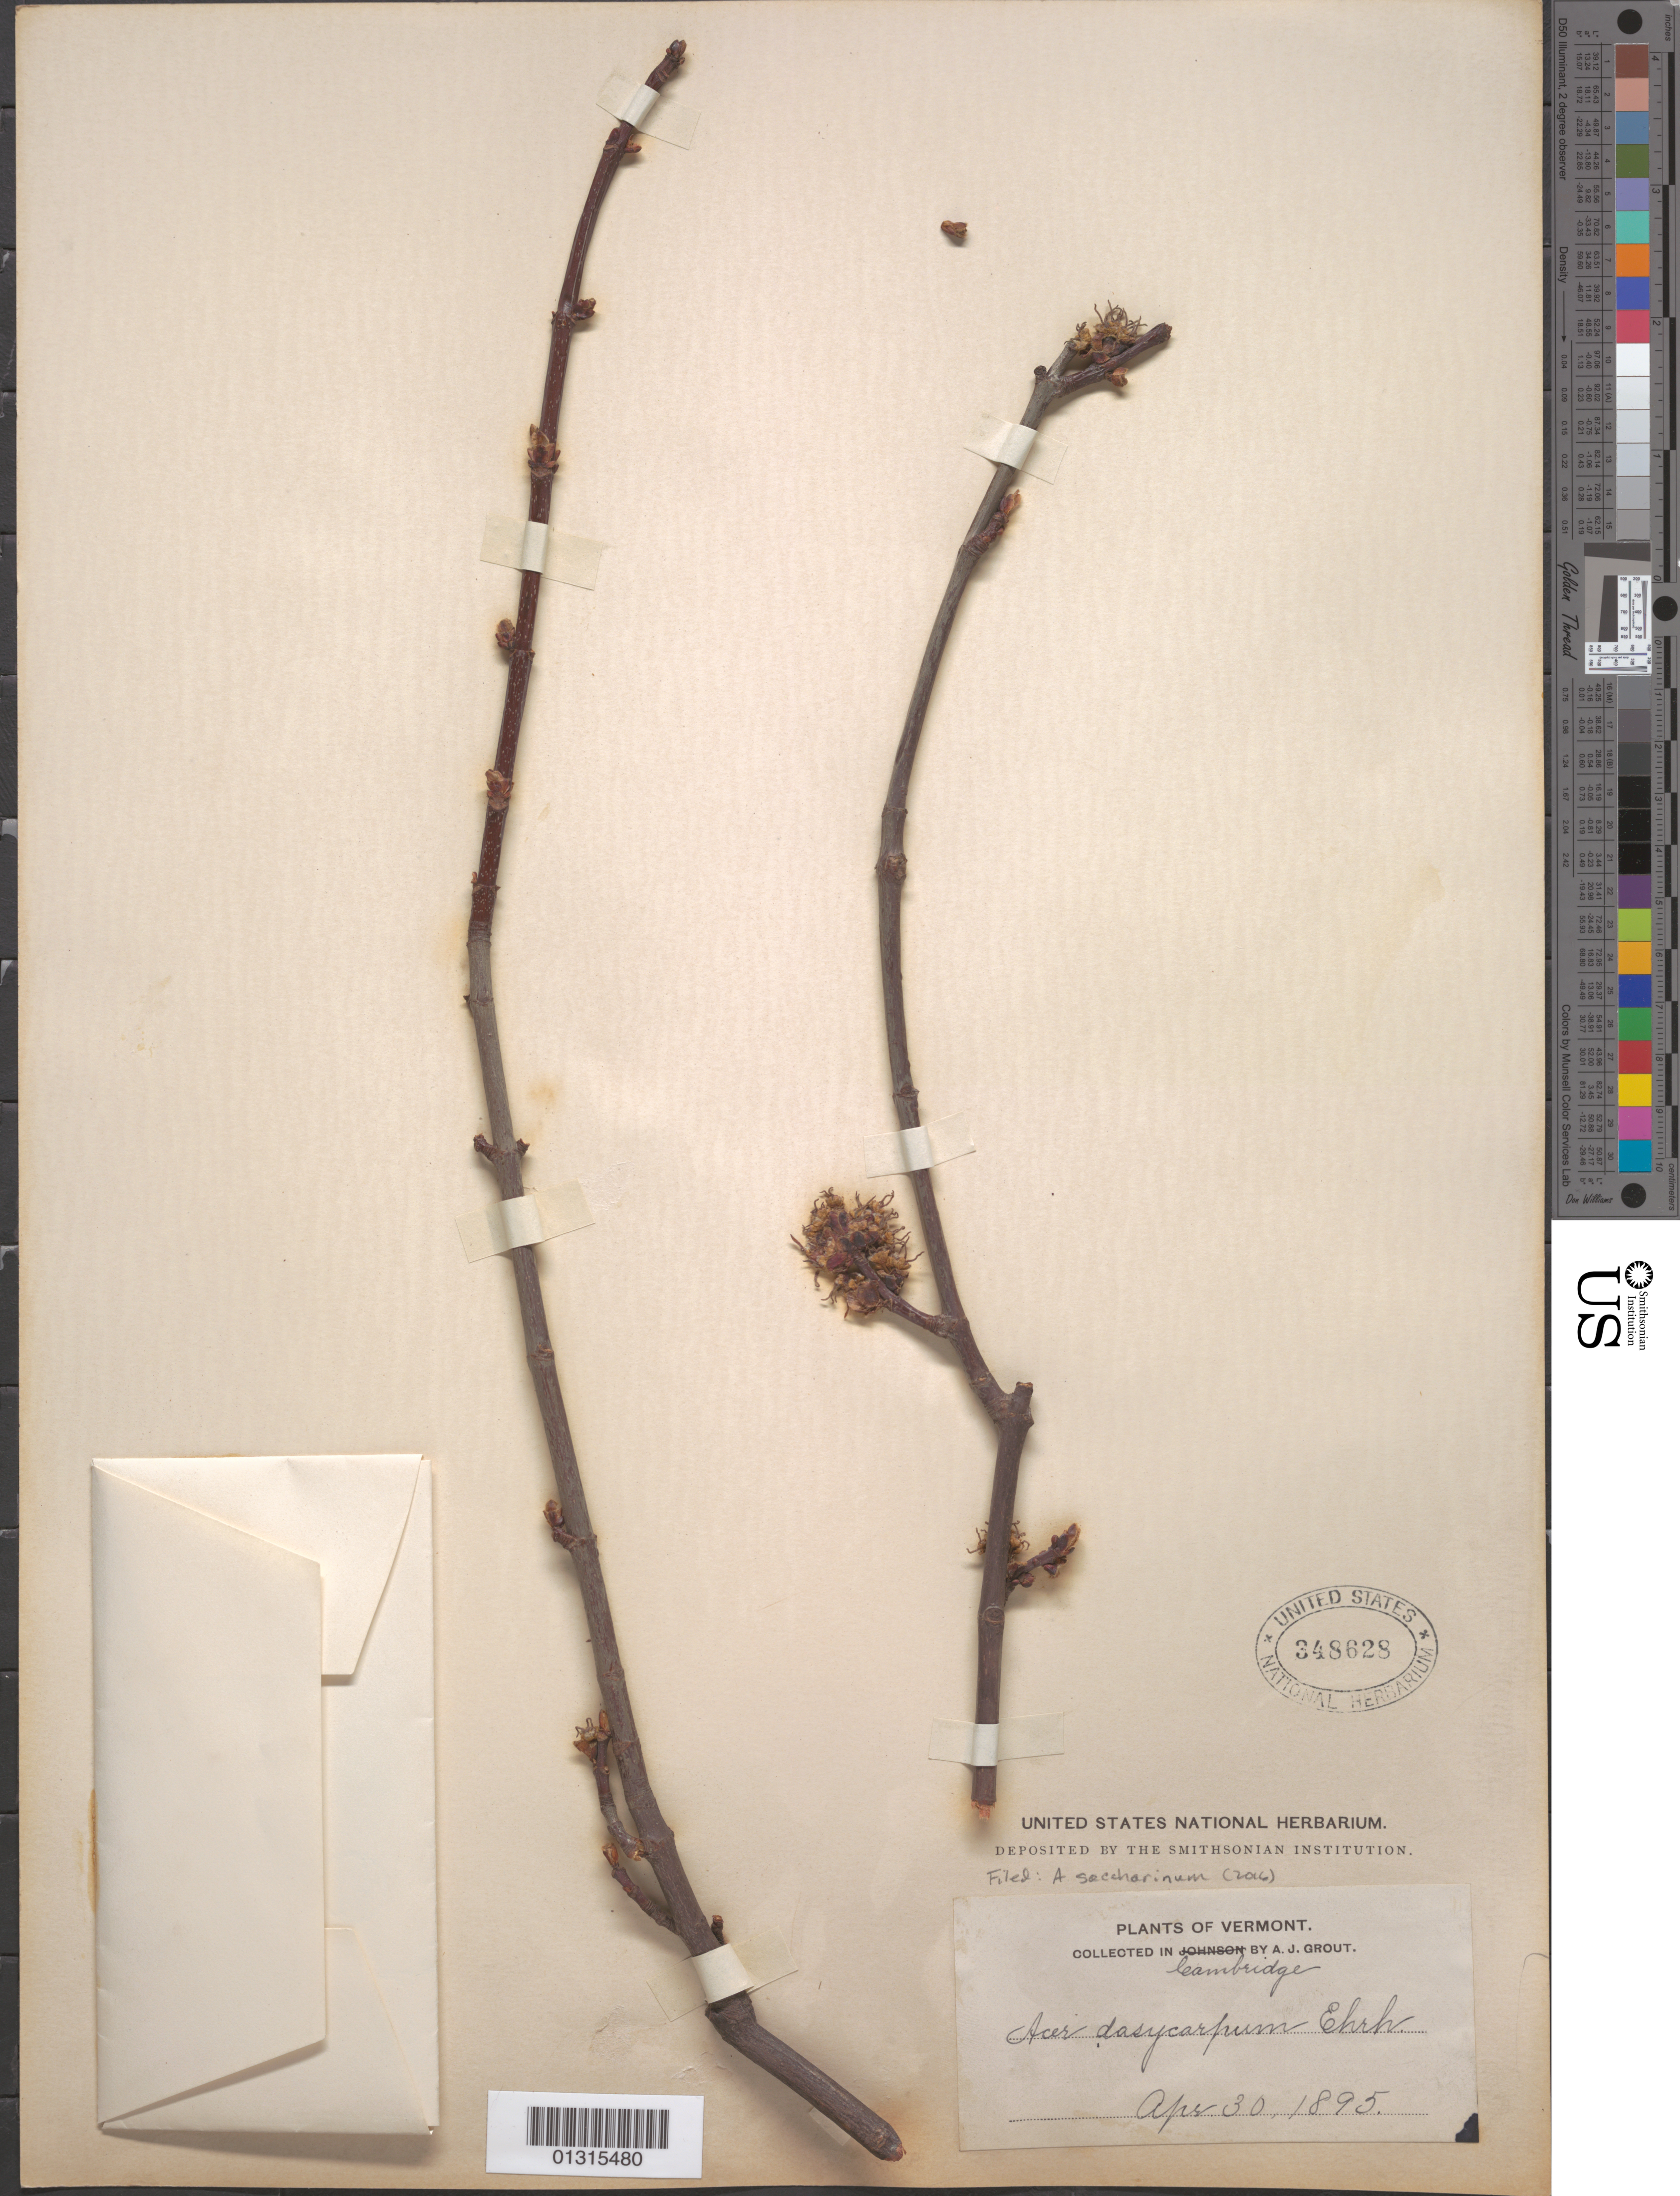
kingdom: Plantae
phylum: Tracheophyta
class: Magnoliopsida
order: Sapindales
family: Sapindaceae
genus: Acer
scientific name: Acer saccharinum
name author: L.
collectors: A. Grout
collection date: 1895-04-30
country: United States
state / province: Vermont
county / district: Lamoille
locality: Cambridge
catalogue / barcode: US 348628